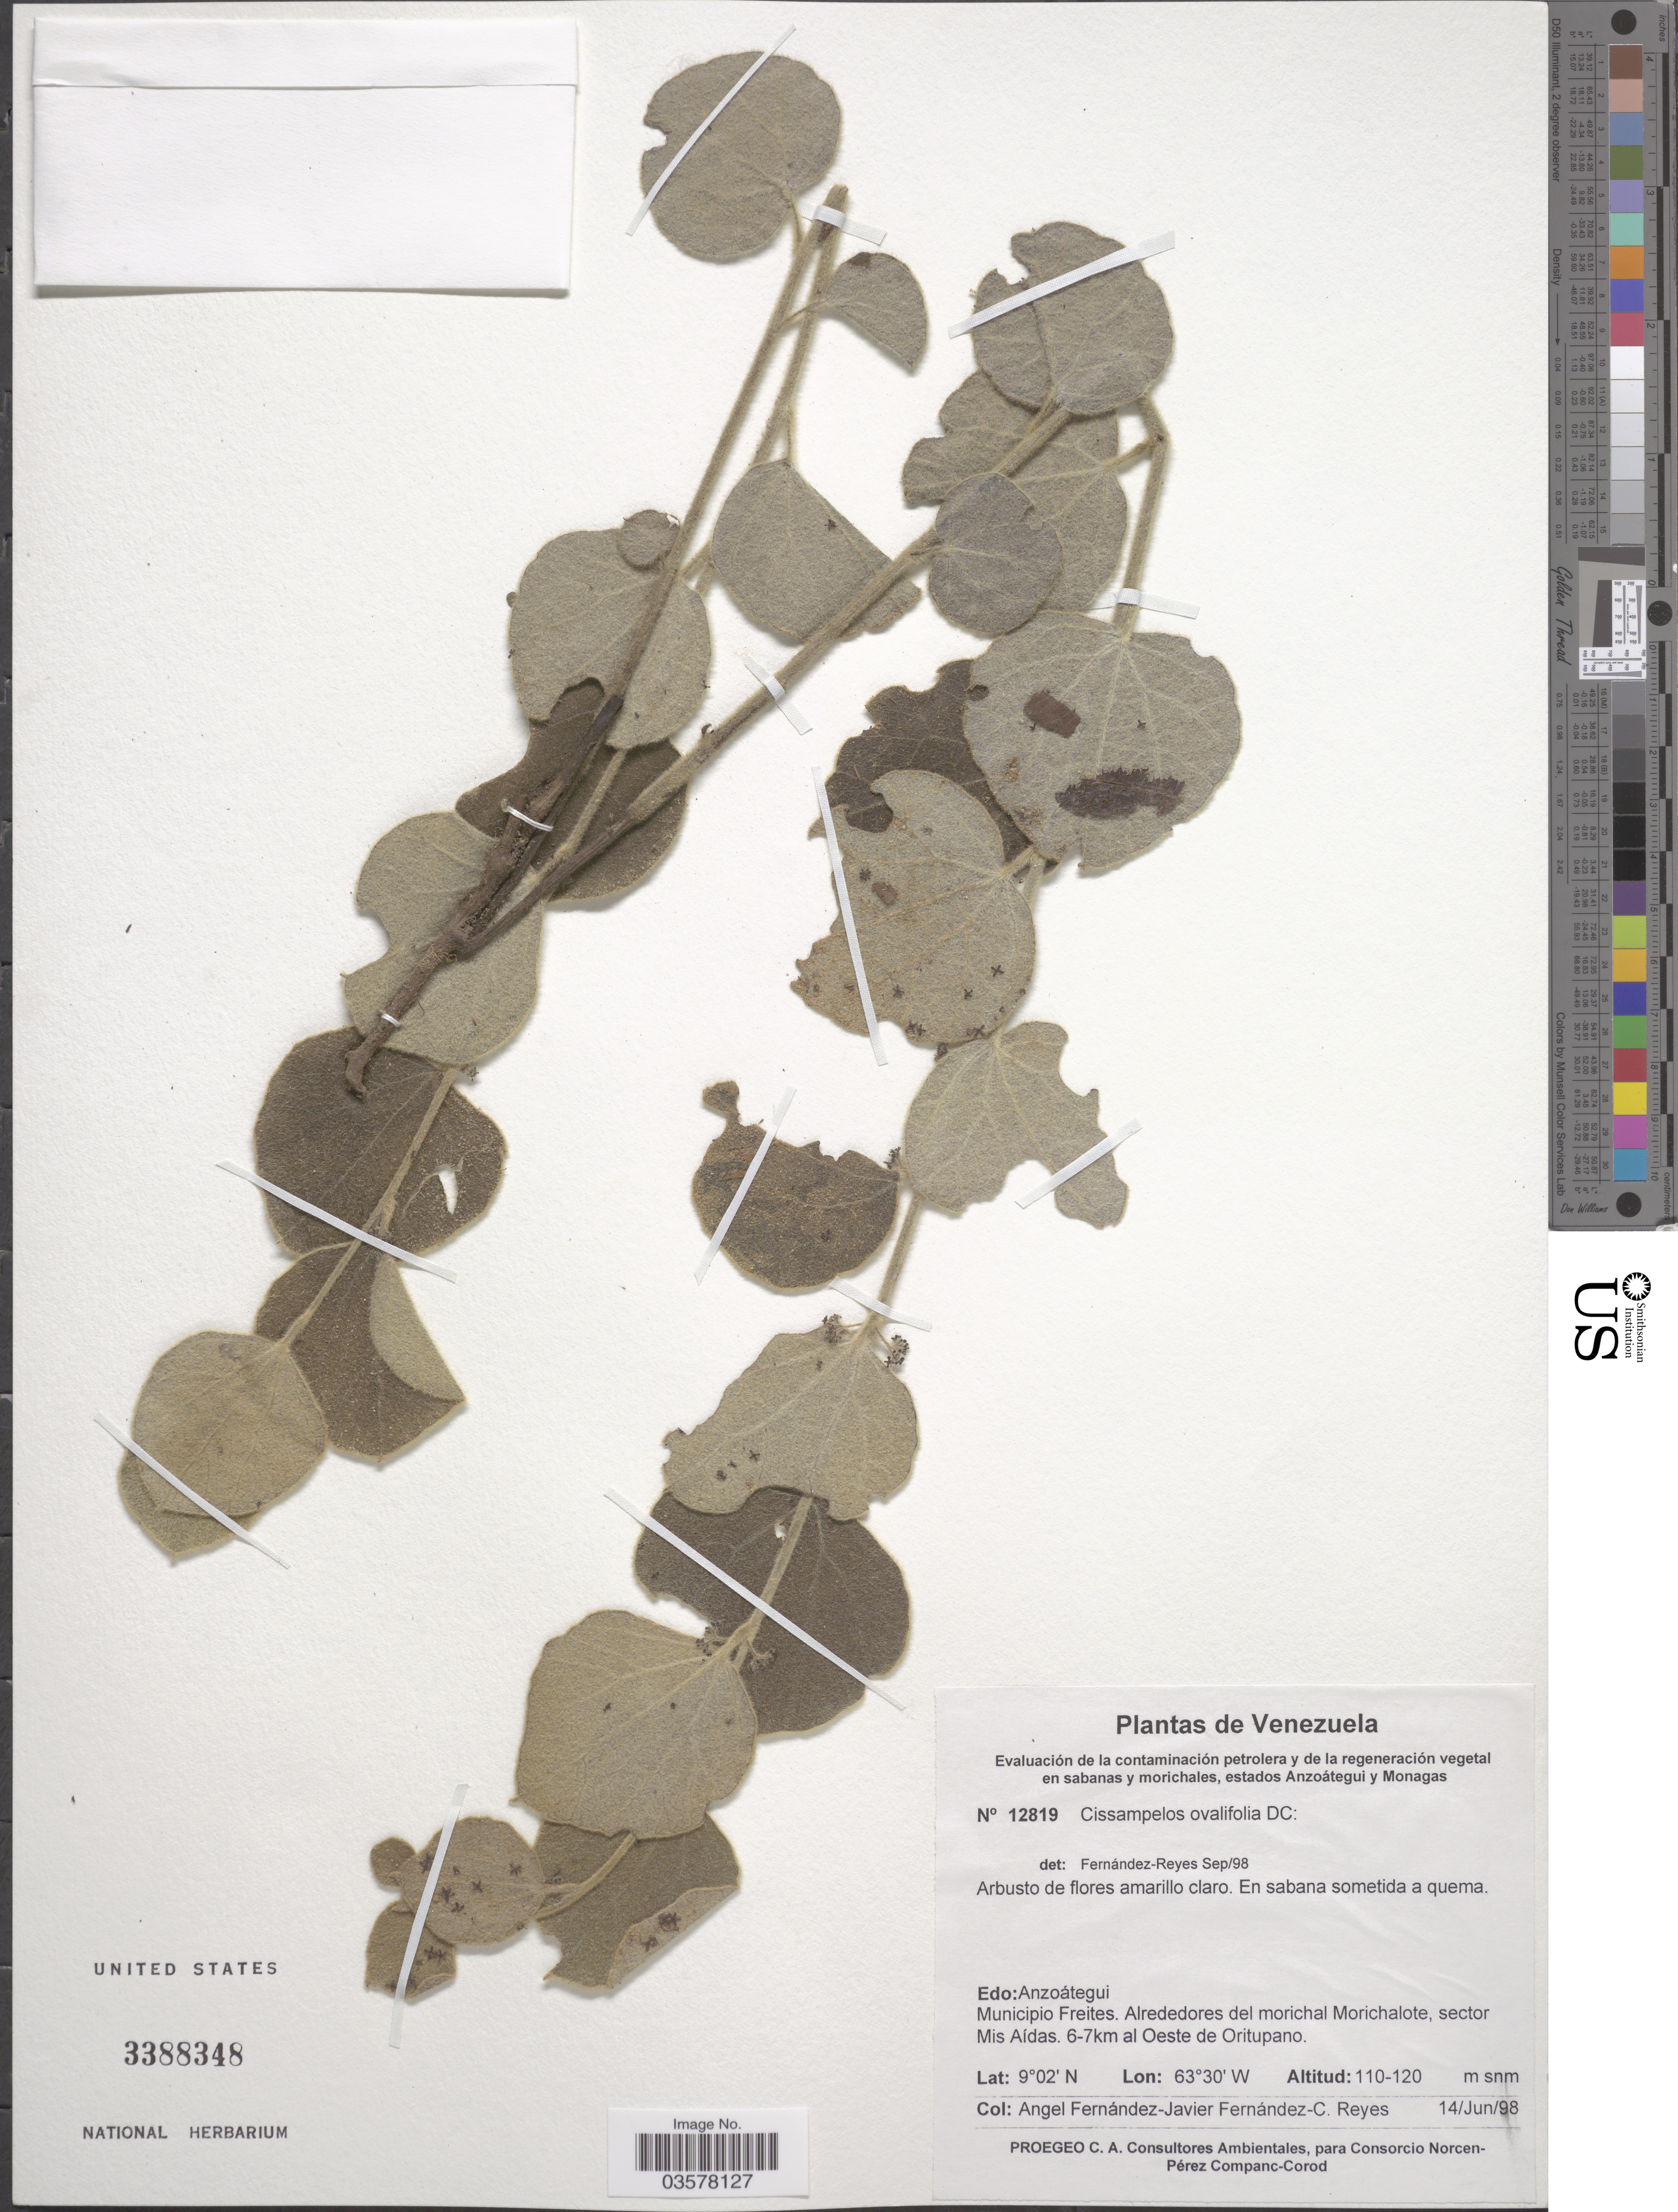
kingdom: Plantae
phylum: Tracheophyta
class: Magnoliopsida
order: Ranunculales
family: Menispermaceae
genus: Cissampelos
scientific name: Cissampelos ovalifolia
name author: DC.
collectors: Á. Fernández, J. Fernández & C. Reyes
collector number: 12819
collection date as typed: Transcribed d/m/y: 14/6/98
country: Venezuela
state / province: Anzoategui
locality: Municipio Freites. Alrededores del morichal Morichalote, sector Mis Aídas. 6-7km al Oeste de Oritupano.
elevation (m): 110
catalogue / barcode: US 3388348